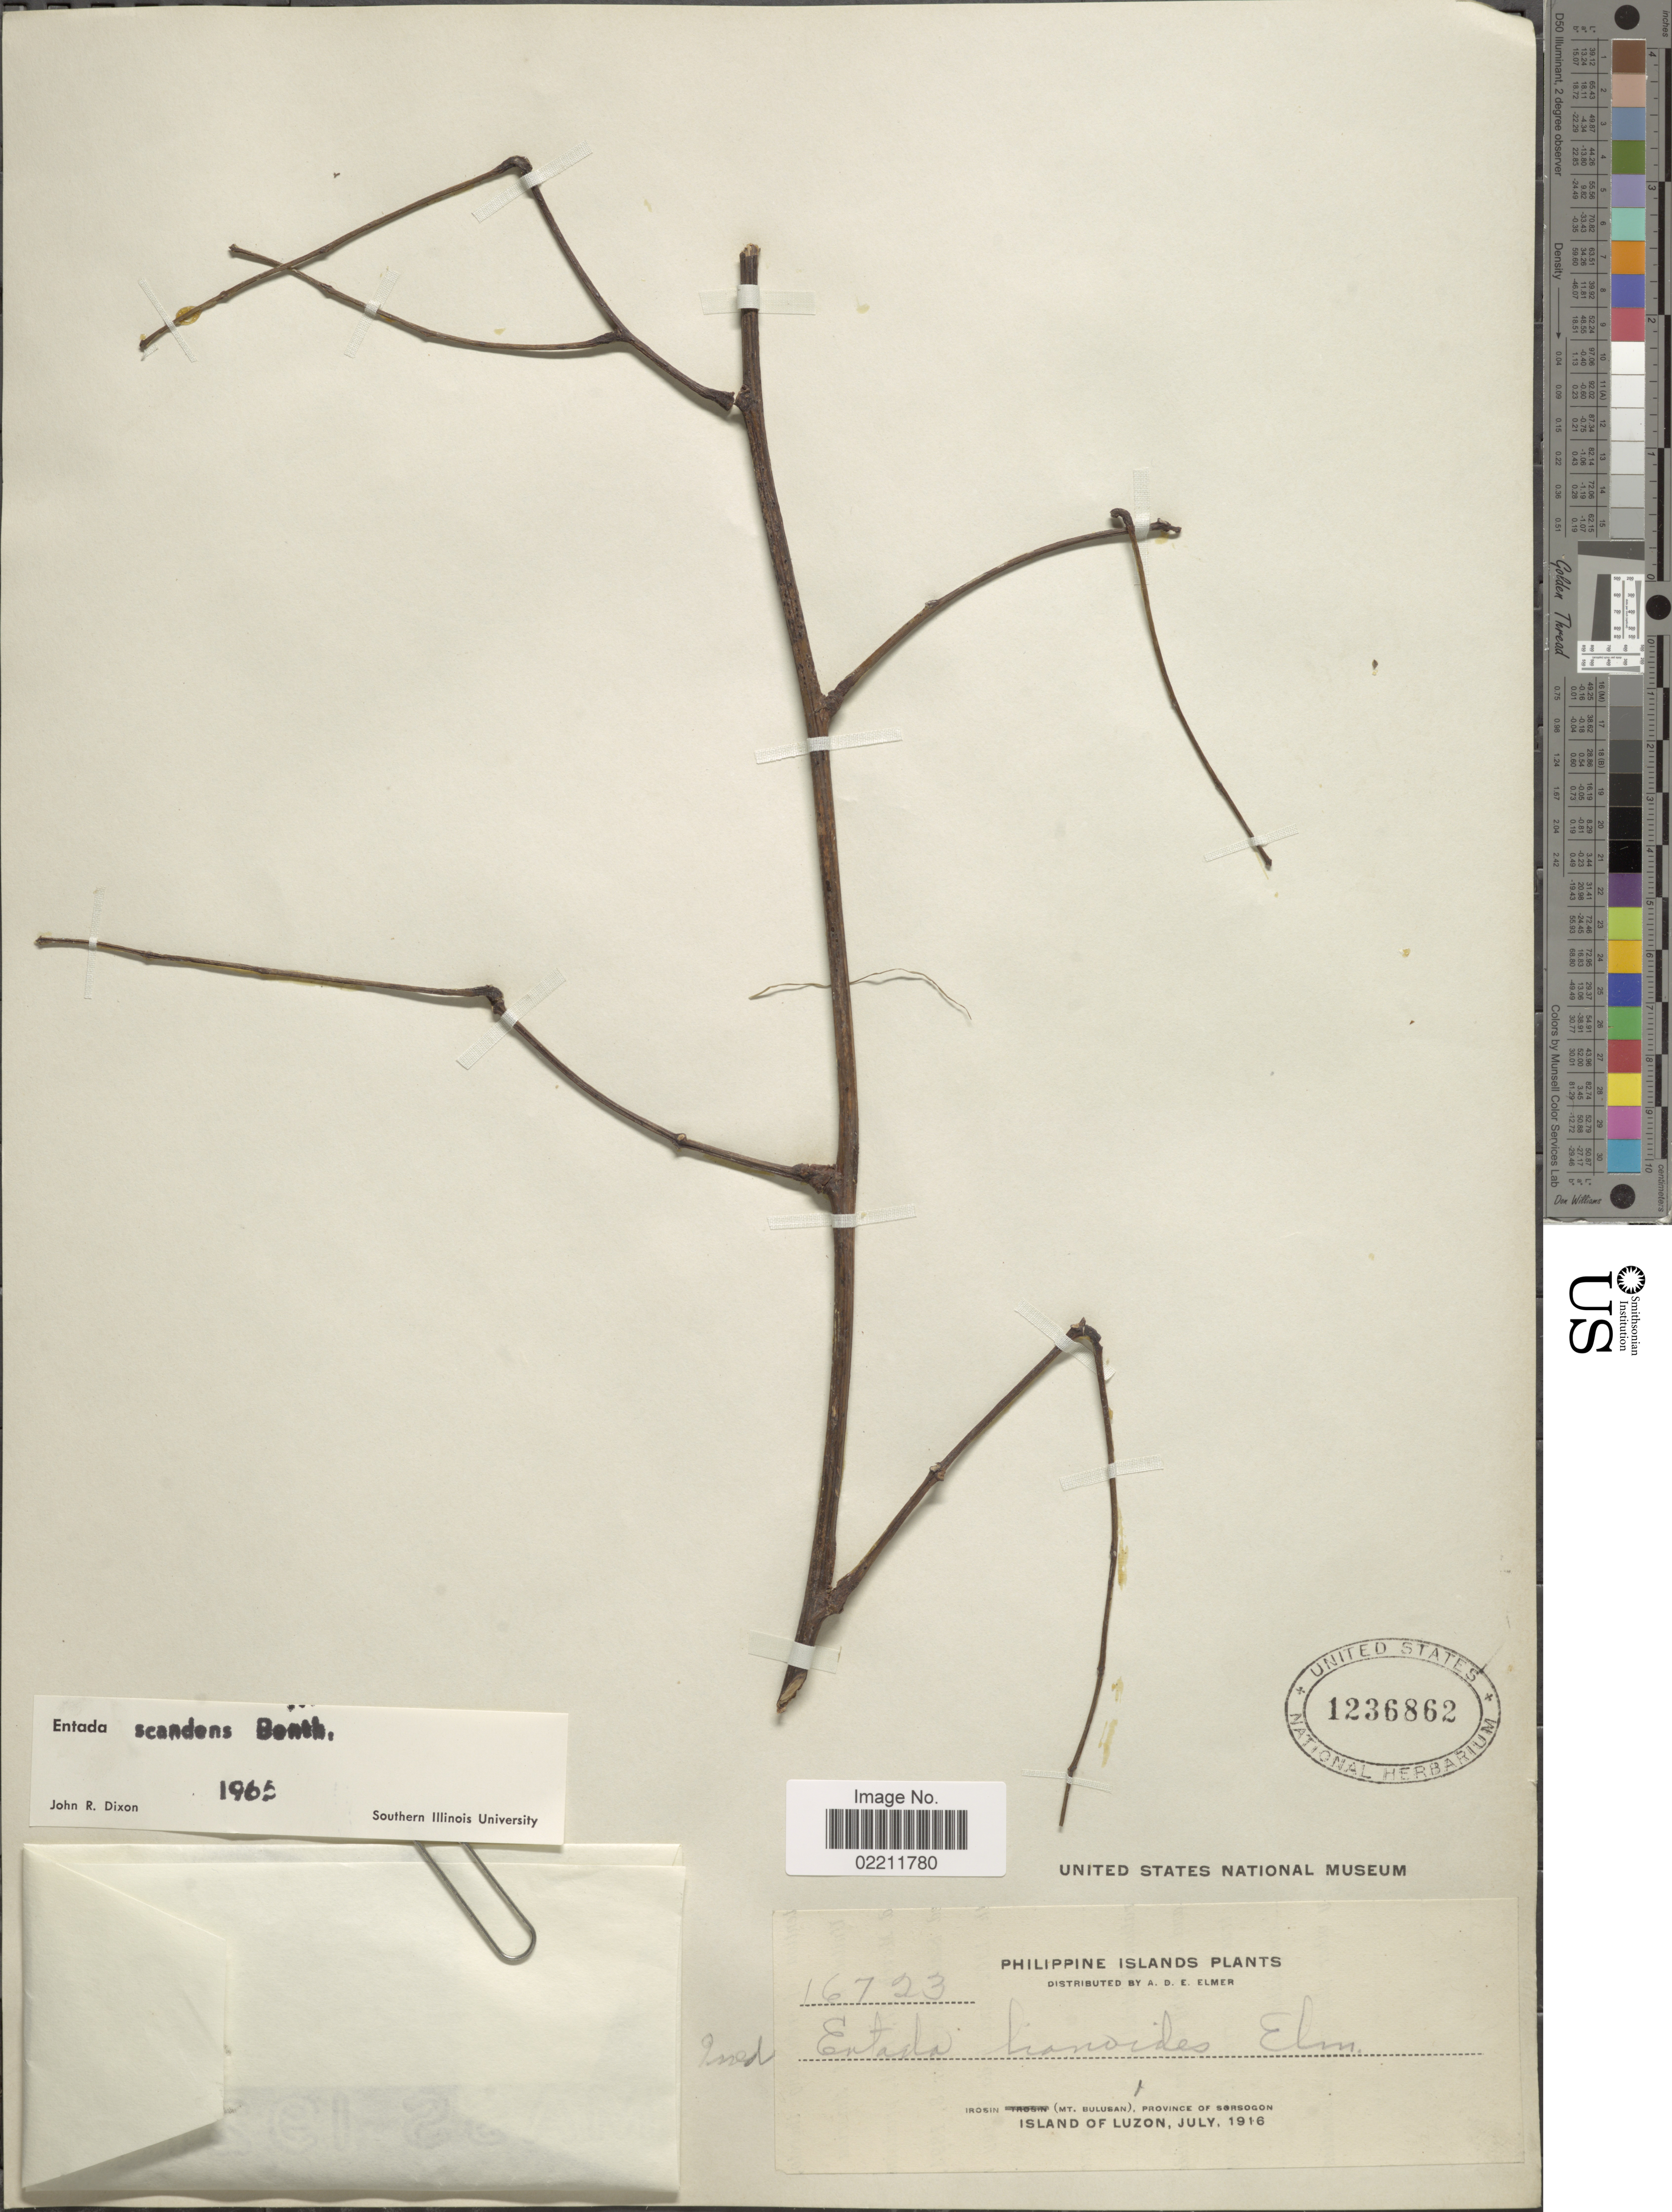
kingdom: Plantae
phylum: Tracheophyta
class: Magnoliopsida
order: Fabales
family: Fabaceae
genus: Entada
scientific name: Entada scandens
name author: Benth.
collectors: A. D. E. Elmer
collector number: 16723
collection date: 1916-07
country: Philippines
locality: Irosin (Mt. Bulusan), Province of Sorsogon, Island of Luzon.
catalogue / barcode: US 1236862